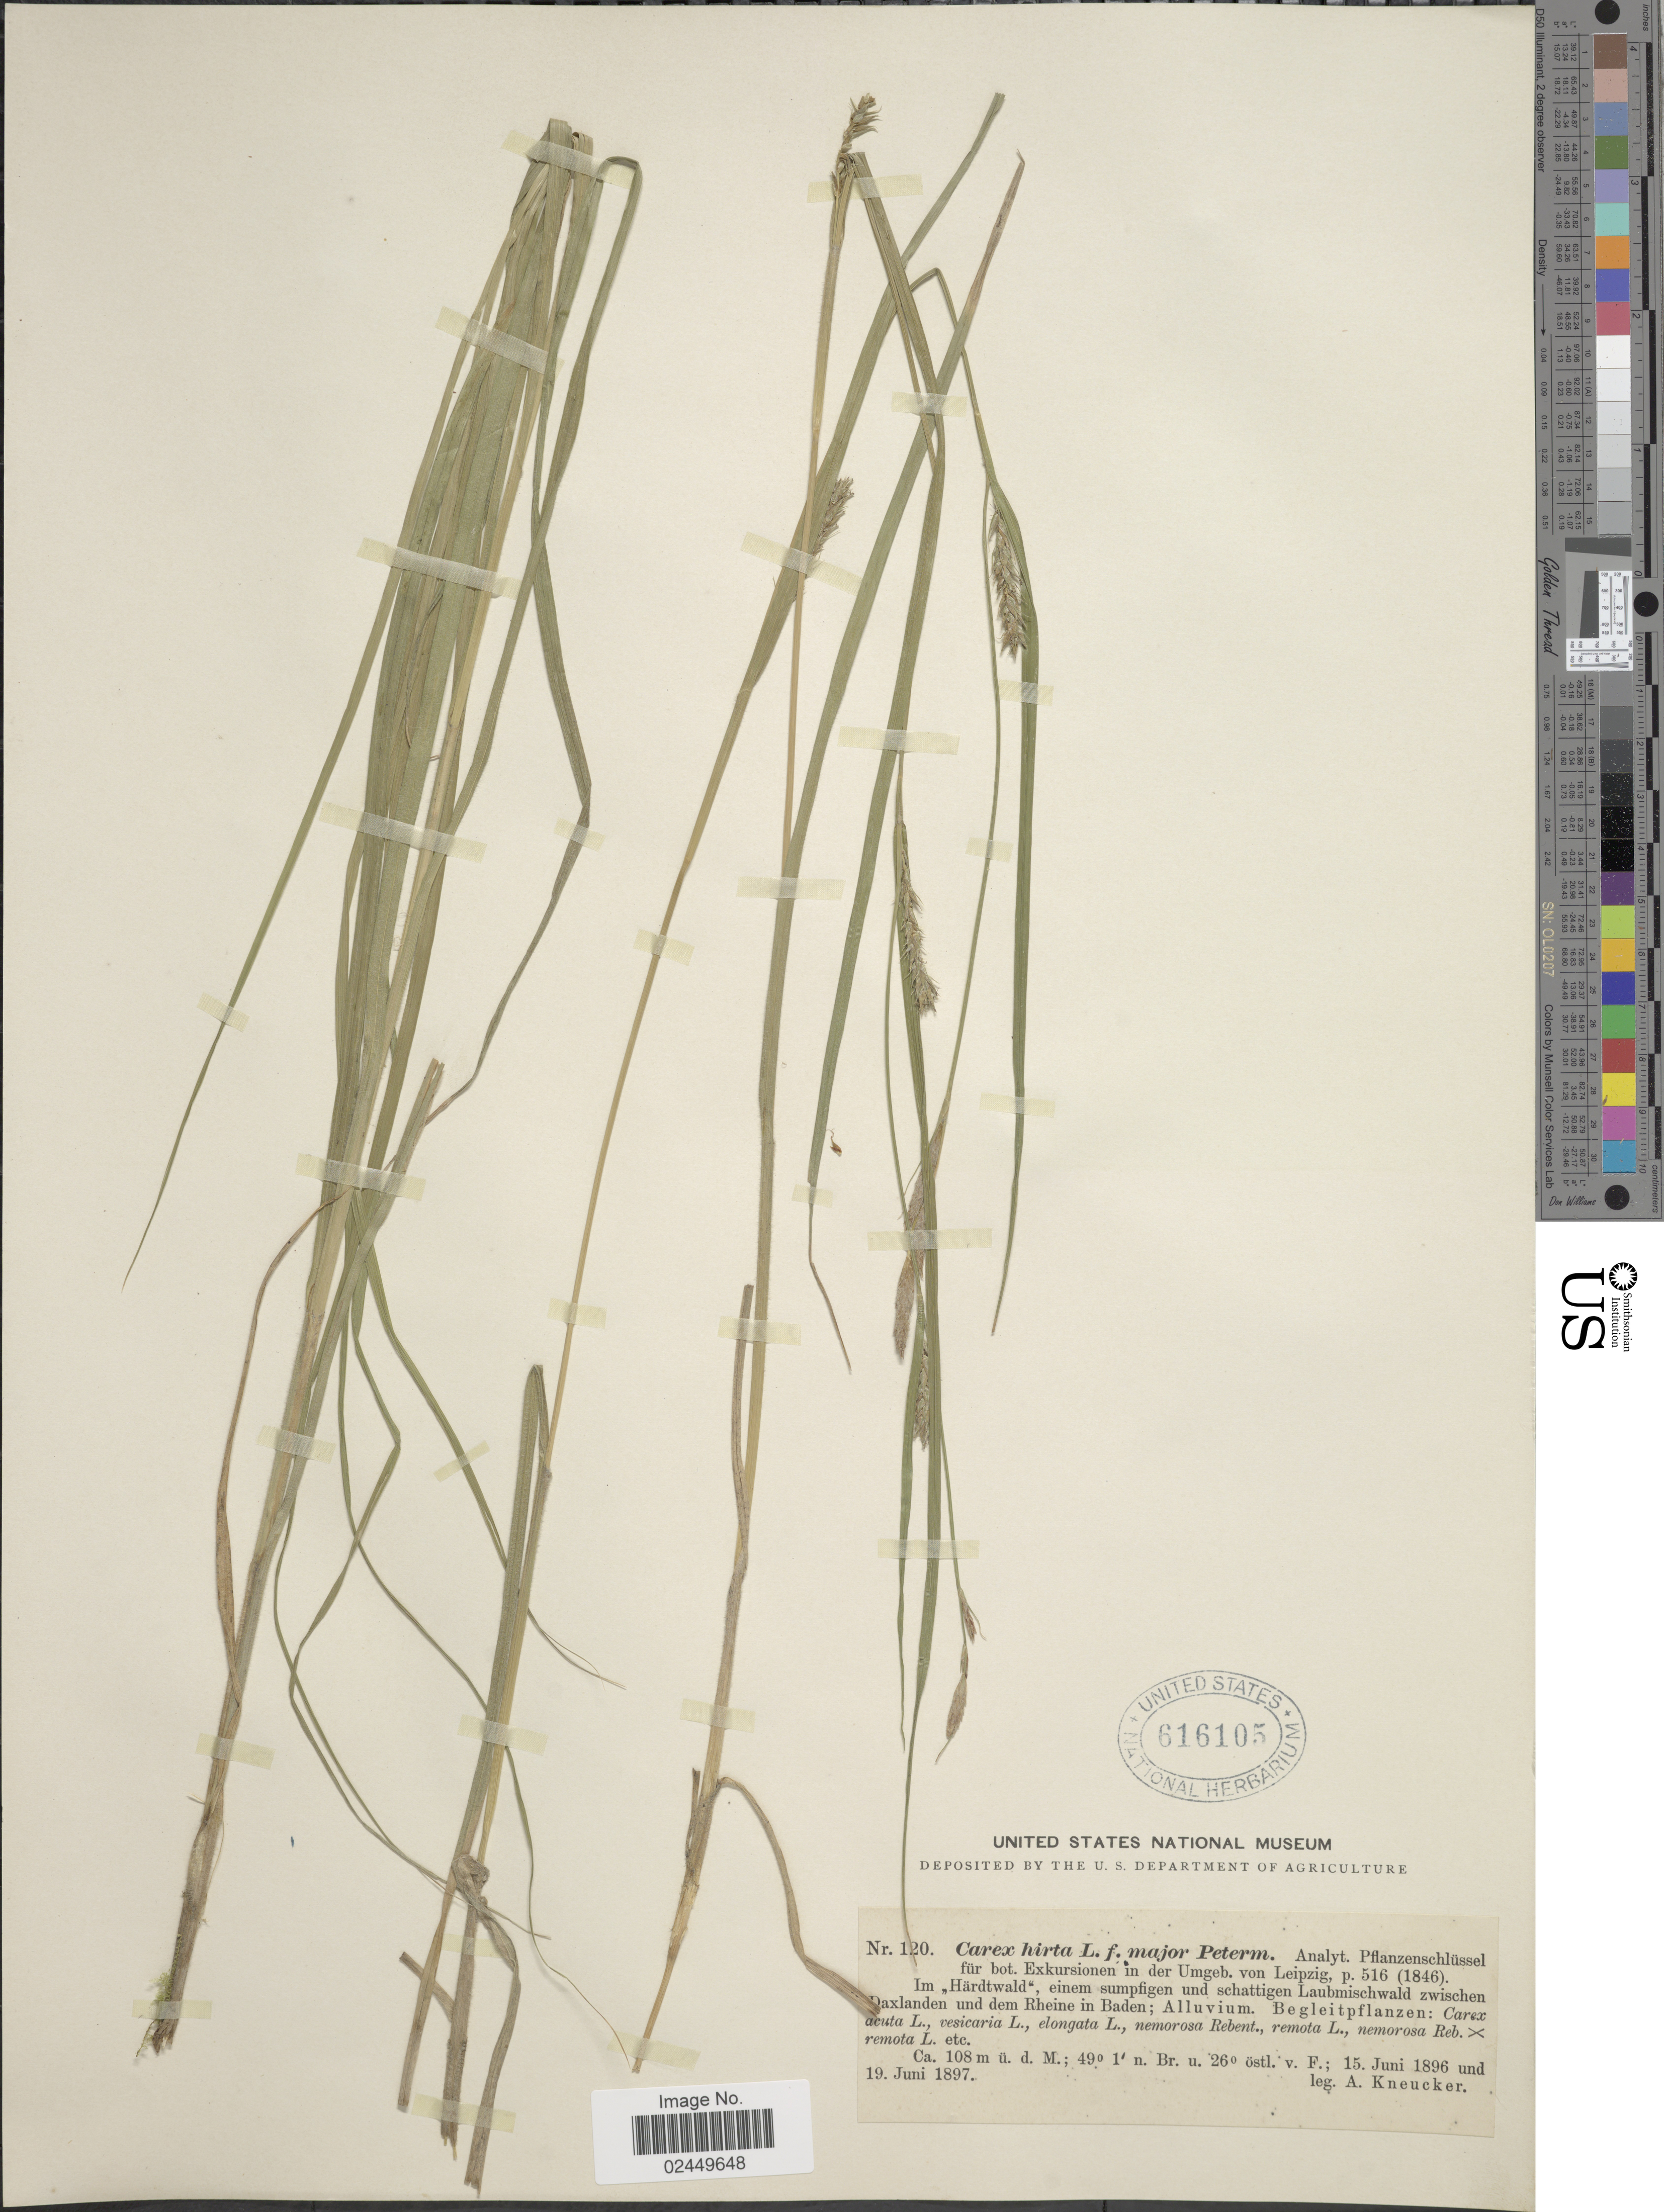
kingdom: Plantae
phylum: Tracheophyta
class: Liliopsida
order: Poales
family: Cyperaceae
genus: Carex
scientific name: Carex hirta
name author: L.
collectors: A. Kneucker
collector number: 120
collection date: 1896-06-15/1897-06-19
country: Germany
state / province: Baden-Württemberg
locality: Im Hardtwald, einem sumpfigen und schattigem Laubmischwald zwischn Daxlanden un dem Rehine in Baden.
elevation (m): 108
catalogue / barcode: US 616105